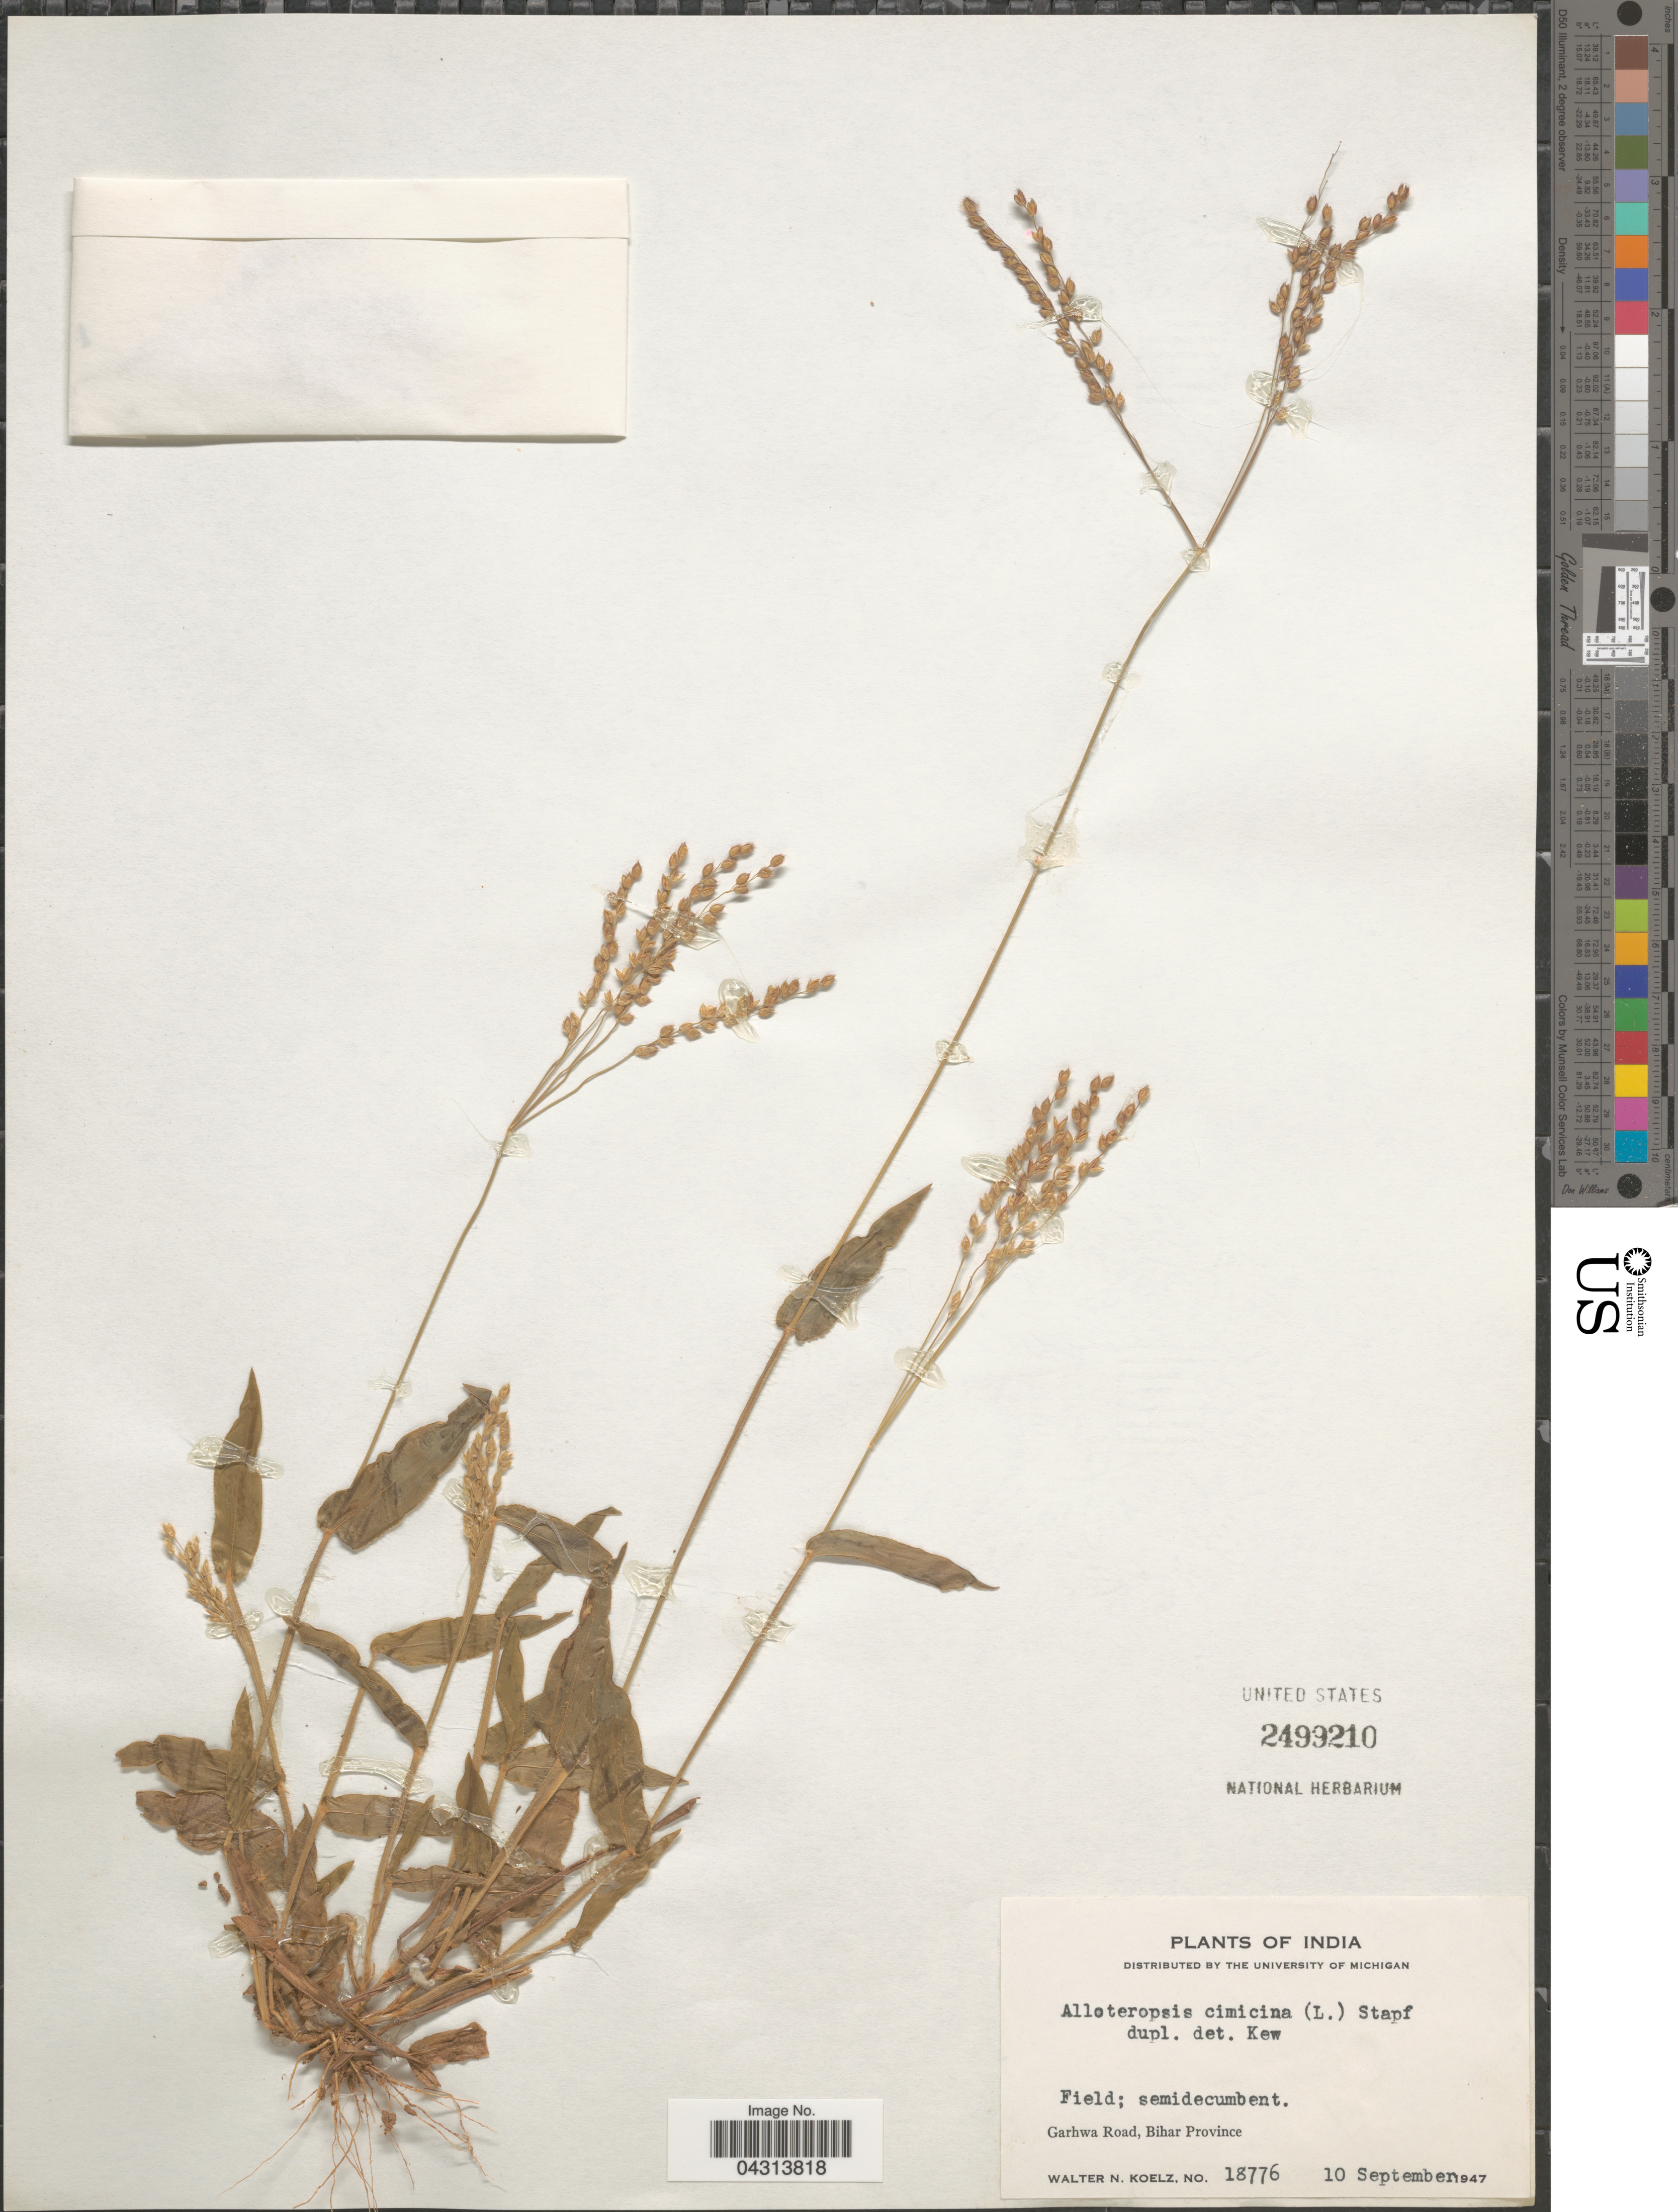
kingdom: Plantae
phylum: Tracheophyta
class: Liliopsida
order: Poales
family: Poaceae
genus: Alloteropsis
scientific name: Alloteropsis cimicina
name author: (L.) Stapf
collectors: W. N. Koelz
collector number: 18776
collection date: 1947-09-10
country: India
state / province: Bihar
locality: Garhwa Road.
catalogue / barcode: US 2499210